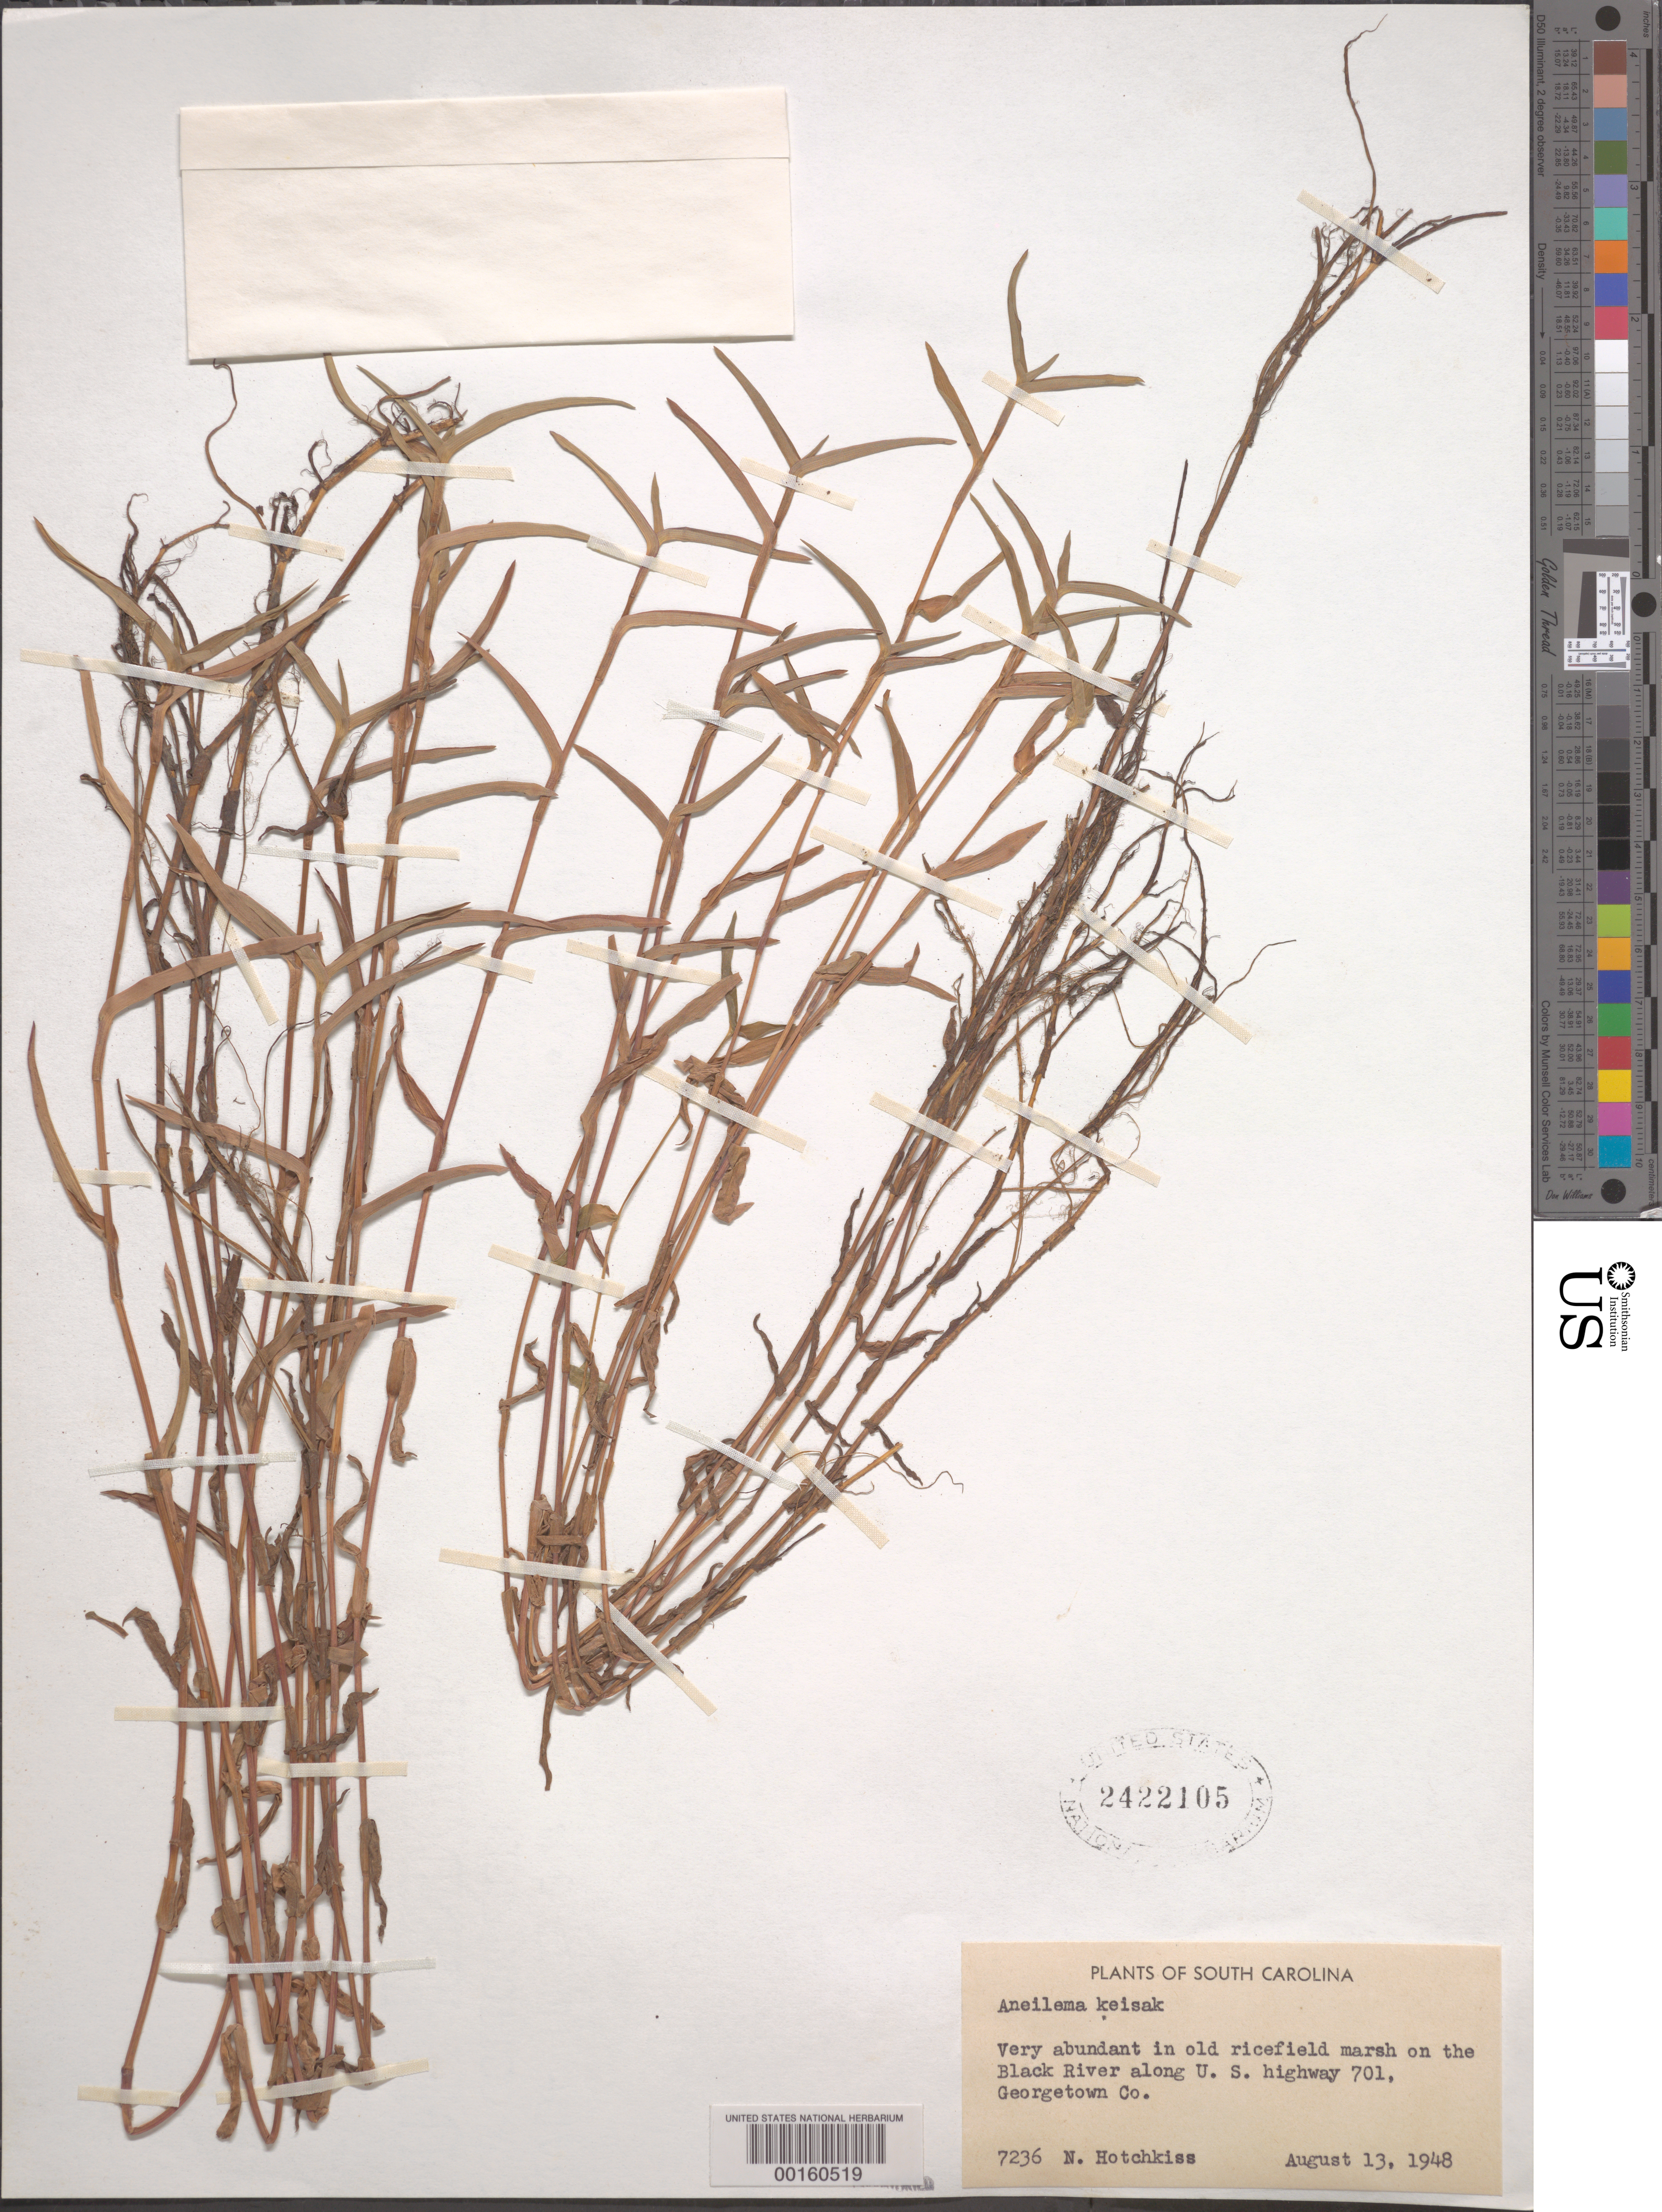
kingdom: Plantae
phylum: Tracheophyta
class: Liliopsida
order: Commelinales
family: Commelinaceae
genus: Murdannia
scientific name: Murdannia keisak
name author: (Hassk.) Hand.-Mazz.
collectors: N. Hotchkiss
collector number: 7236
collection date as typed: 13 Aug 1948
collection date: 1948-08-13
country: United States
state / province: South Carolina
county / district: Georgetown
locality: Black river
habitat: Ricefield marsh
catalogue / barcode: US 2422105